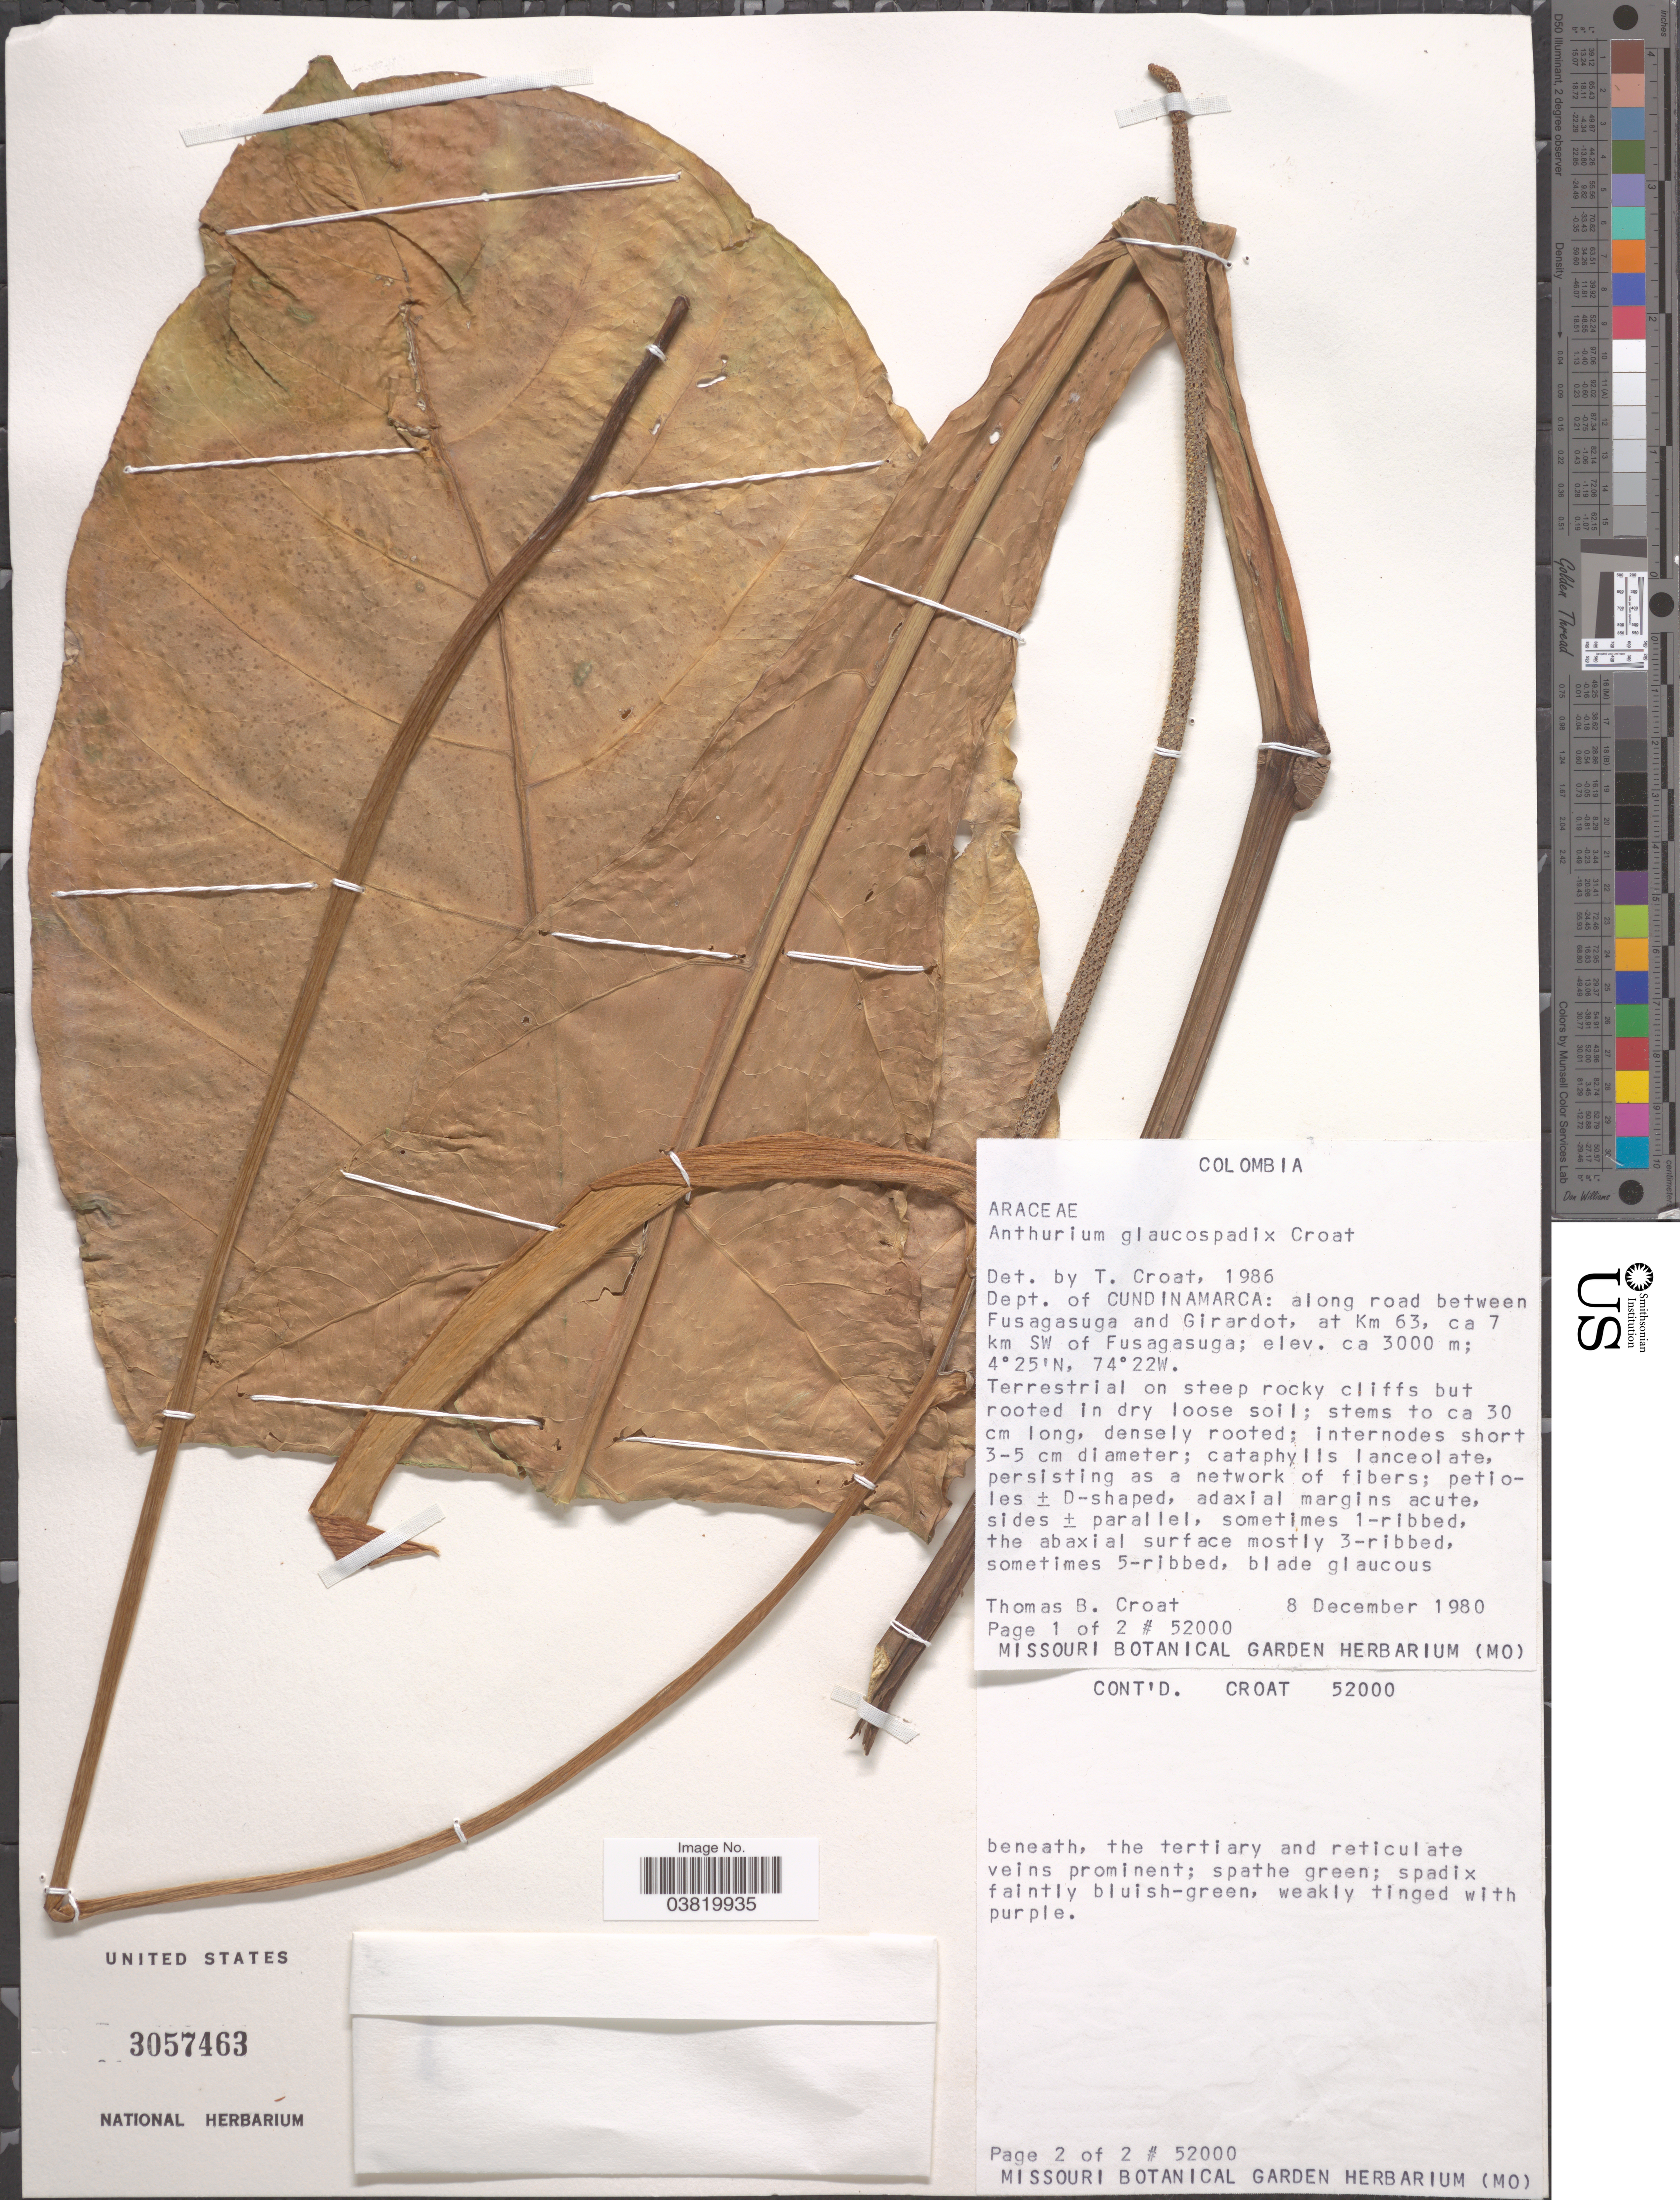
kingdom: Plantae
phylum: Tracheophyta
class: Liliopsida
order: Alismatales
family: Araceae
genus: Anthurium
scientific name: Anthurium glaucospadix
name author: Croat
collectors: T. B. Croat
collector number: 52000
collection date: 1980-12-08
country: Colombia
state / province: Cundinamarca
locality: Dept. of Cundinamarca: along road between Fusagasuga and Girandot, at Km 63, ca 7 km SW of Fusagasuga.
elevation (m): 3000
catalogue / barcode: US 3057463